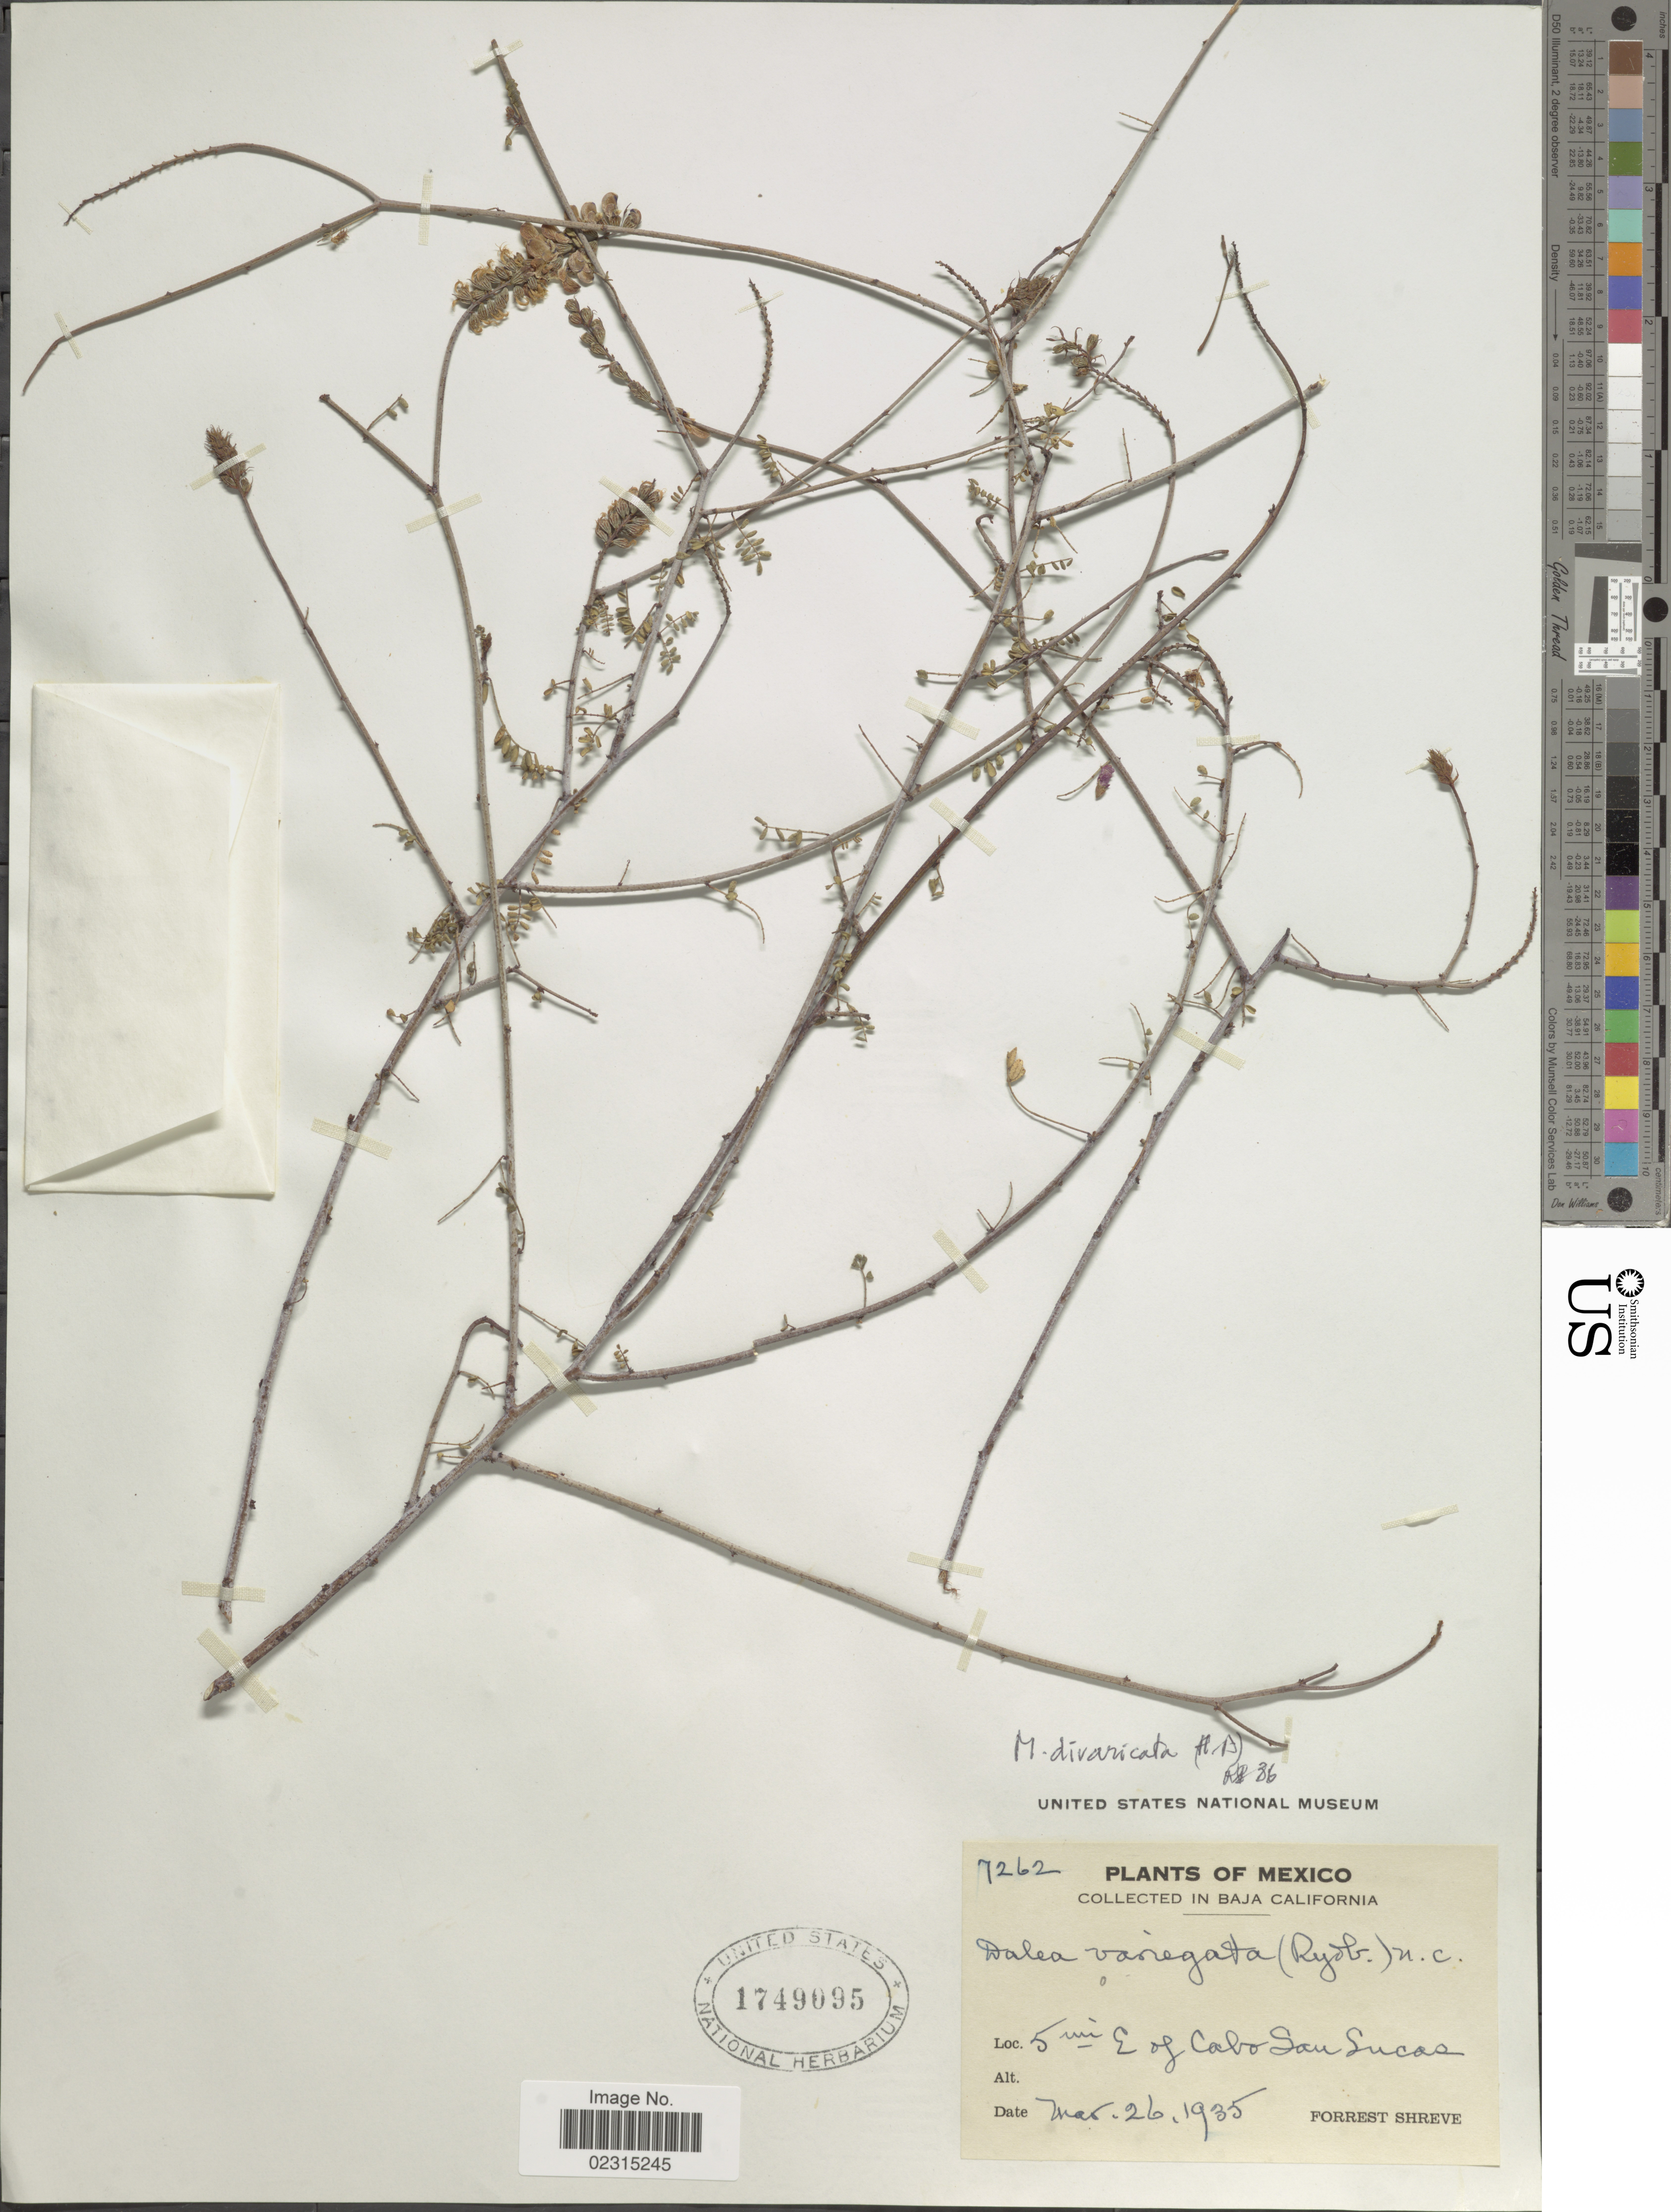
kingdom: Plantae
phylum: Tracheophyta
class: Magnoliopsida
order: Fabales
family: Fabaceae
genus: Marina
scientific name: Marina divaricata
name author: (Benth.) Barneby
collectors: F. Shreve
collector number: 7262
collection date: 1935-03-26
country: Mexico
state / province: Baja California Sur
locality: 5 mi E of Cabo San Lucas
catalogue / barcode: US 1749095